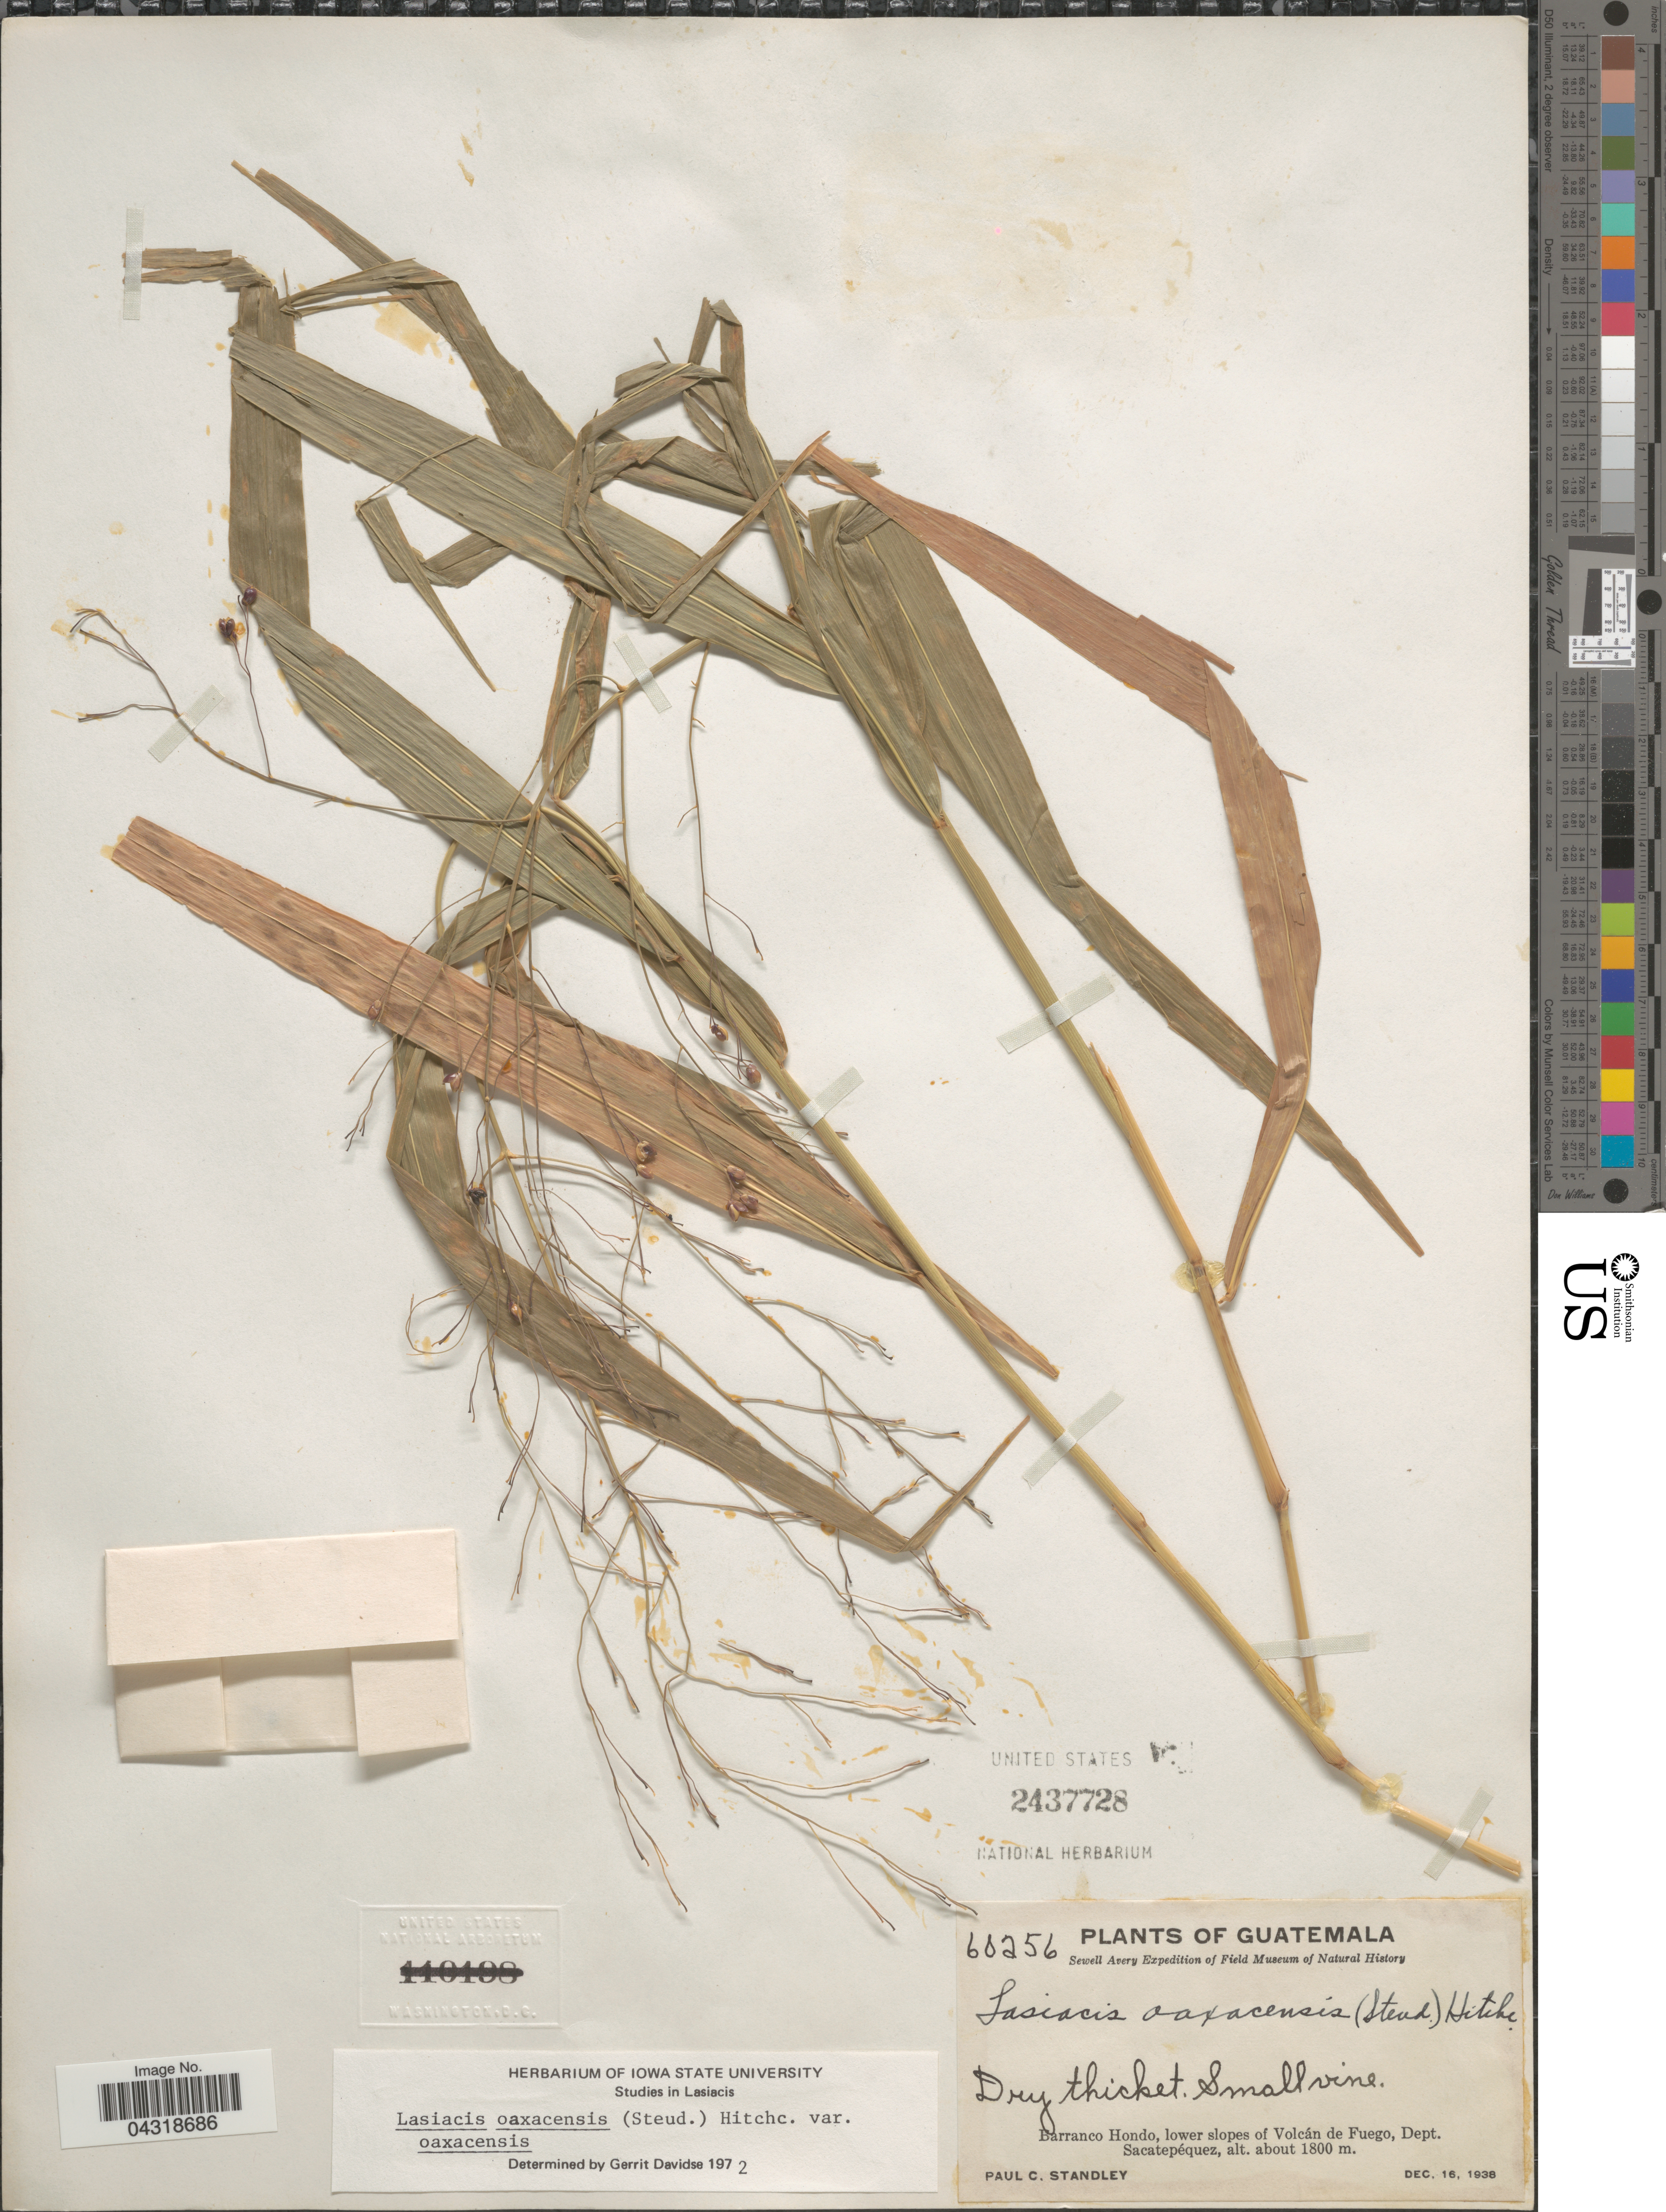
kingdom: Plantae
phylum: Tracheophyta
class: Liliopsida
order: Poales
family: Poaceae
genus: Lasiacis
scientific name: Lasiacis oaxacensis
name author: (Steud.) Hitchc.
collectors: P. C. Standley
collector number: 60256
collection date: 1938-12-16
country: Guatemala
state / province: Sacatepequez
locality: Sewell Avery Expedition. Barranco Hondo, lower slopes of Volcán de Fuego, Dept. Sacatepéquez.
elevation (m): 1800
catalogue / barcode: US 2437728